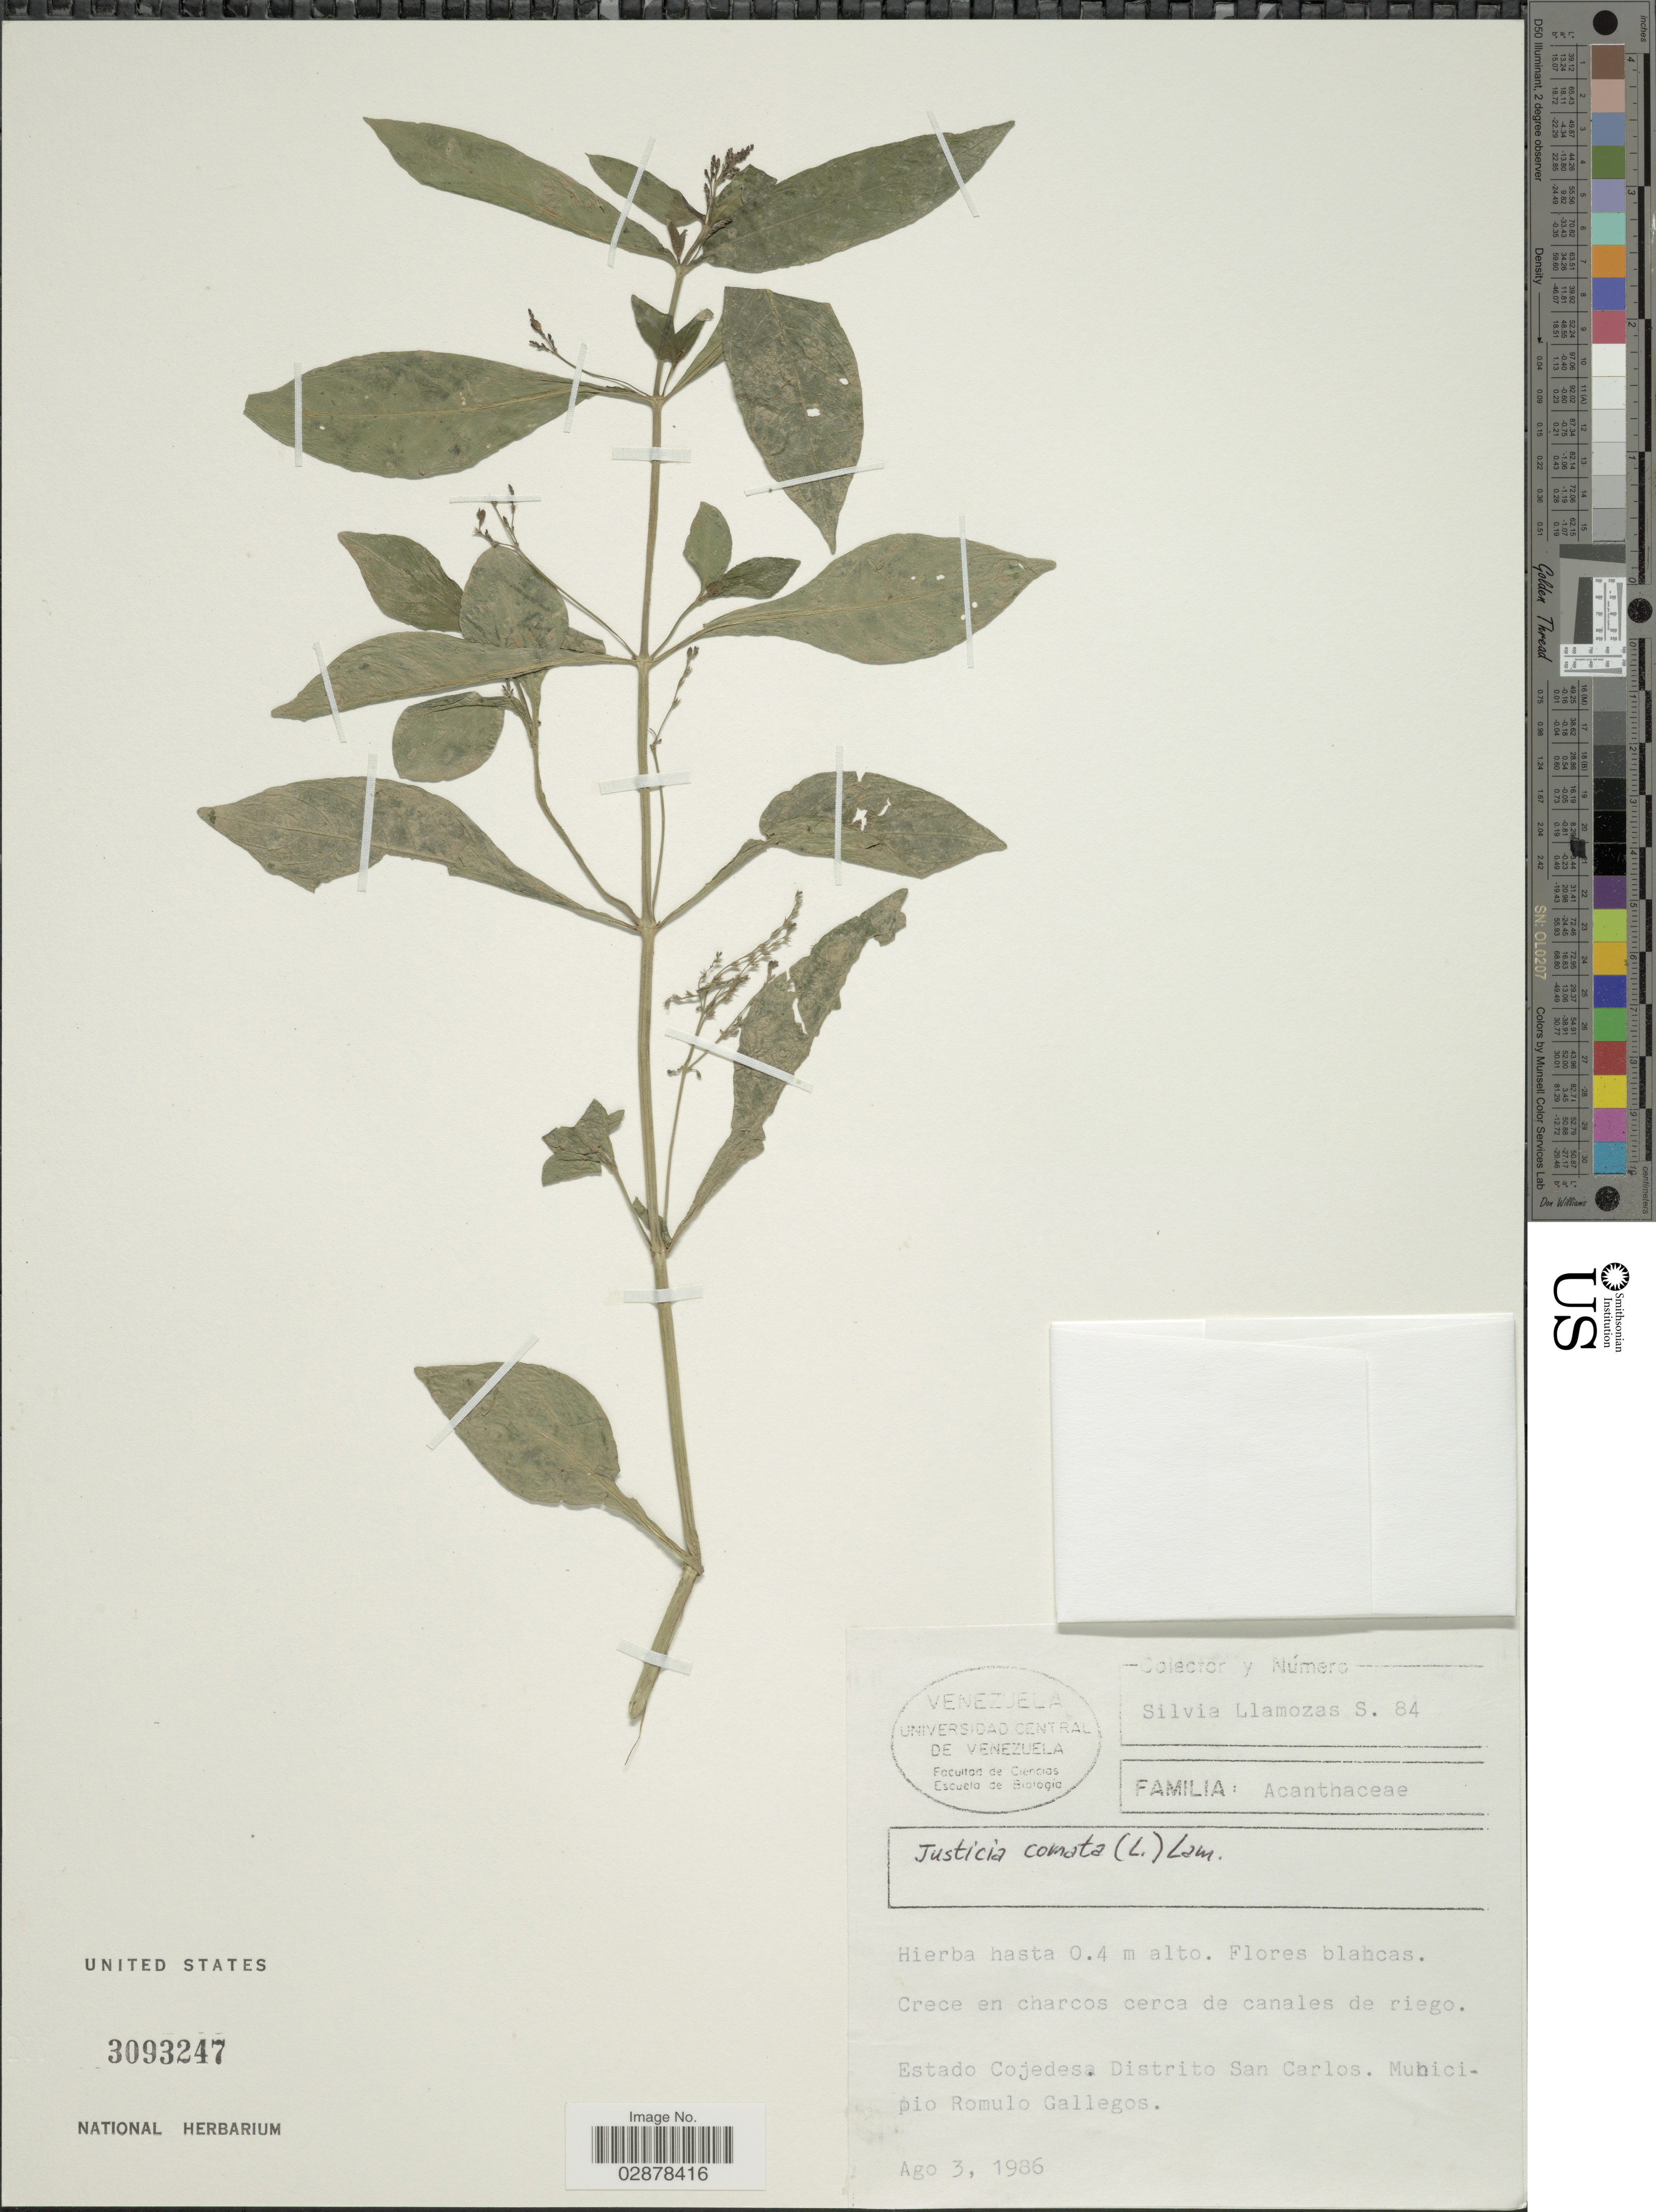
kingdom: Plantae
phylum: Tracheophyta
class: Magnoliopsida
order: Lamiales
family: Acanthaceae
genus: Justicia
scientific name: Justicia comata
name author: (L.) Lam.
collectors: S. Llamozas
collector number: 84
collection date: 1986-08-03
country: Venezuela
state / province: Cojedes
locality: Distrito San Carlos. Municipio Rómulo Gallegos.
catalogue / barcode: US 3093247